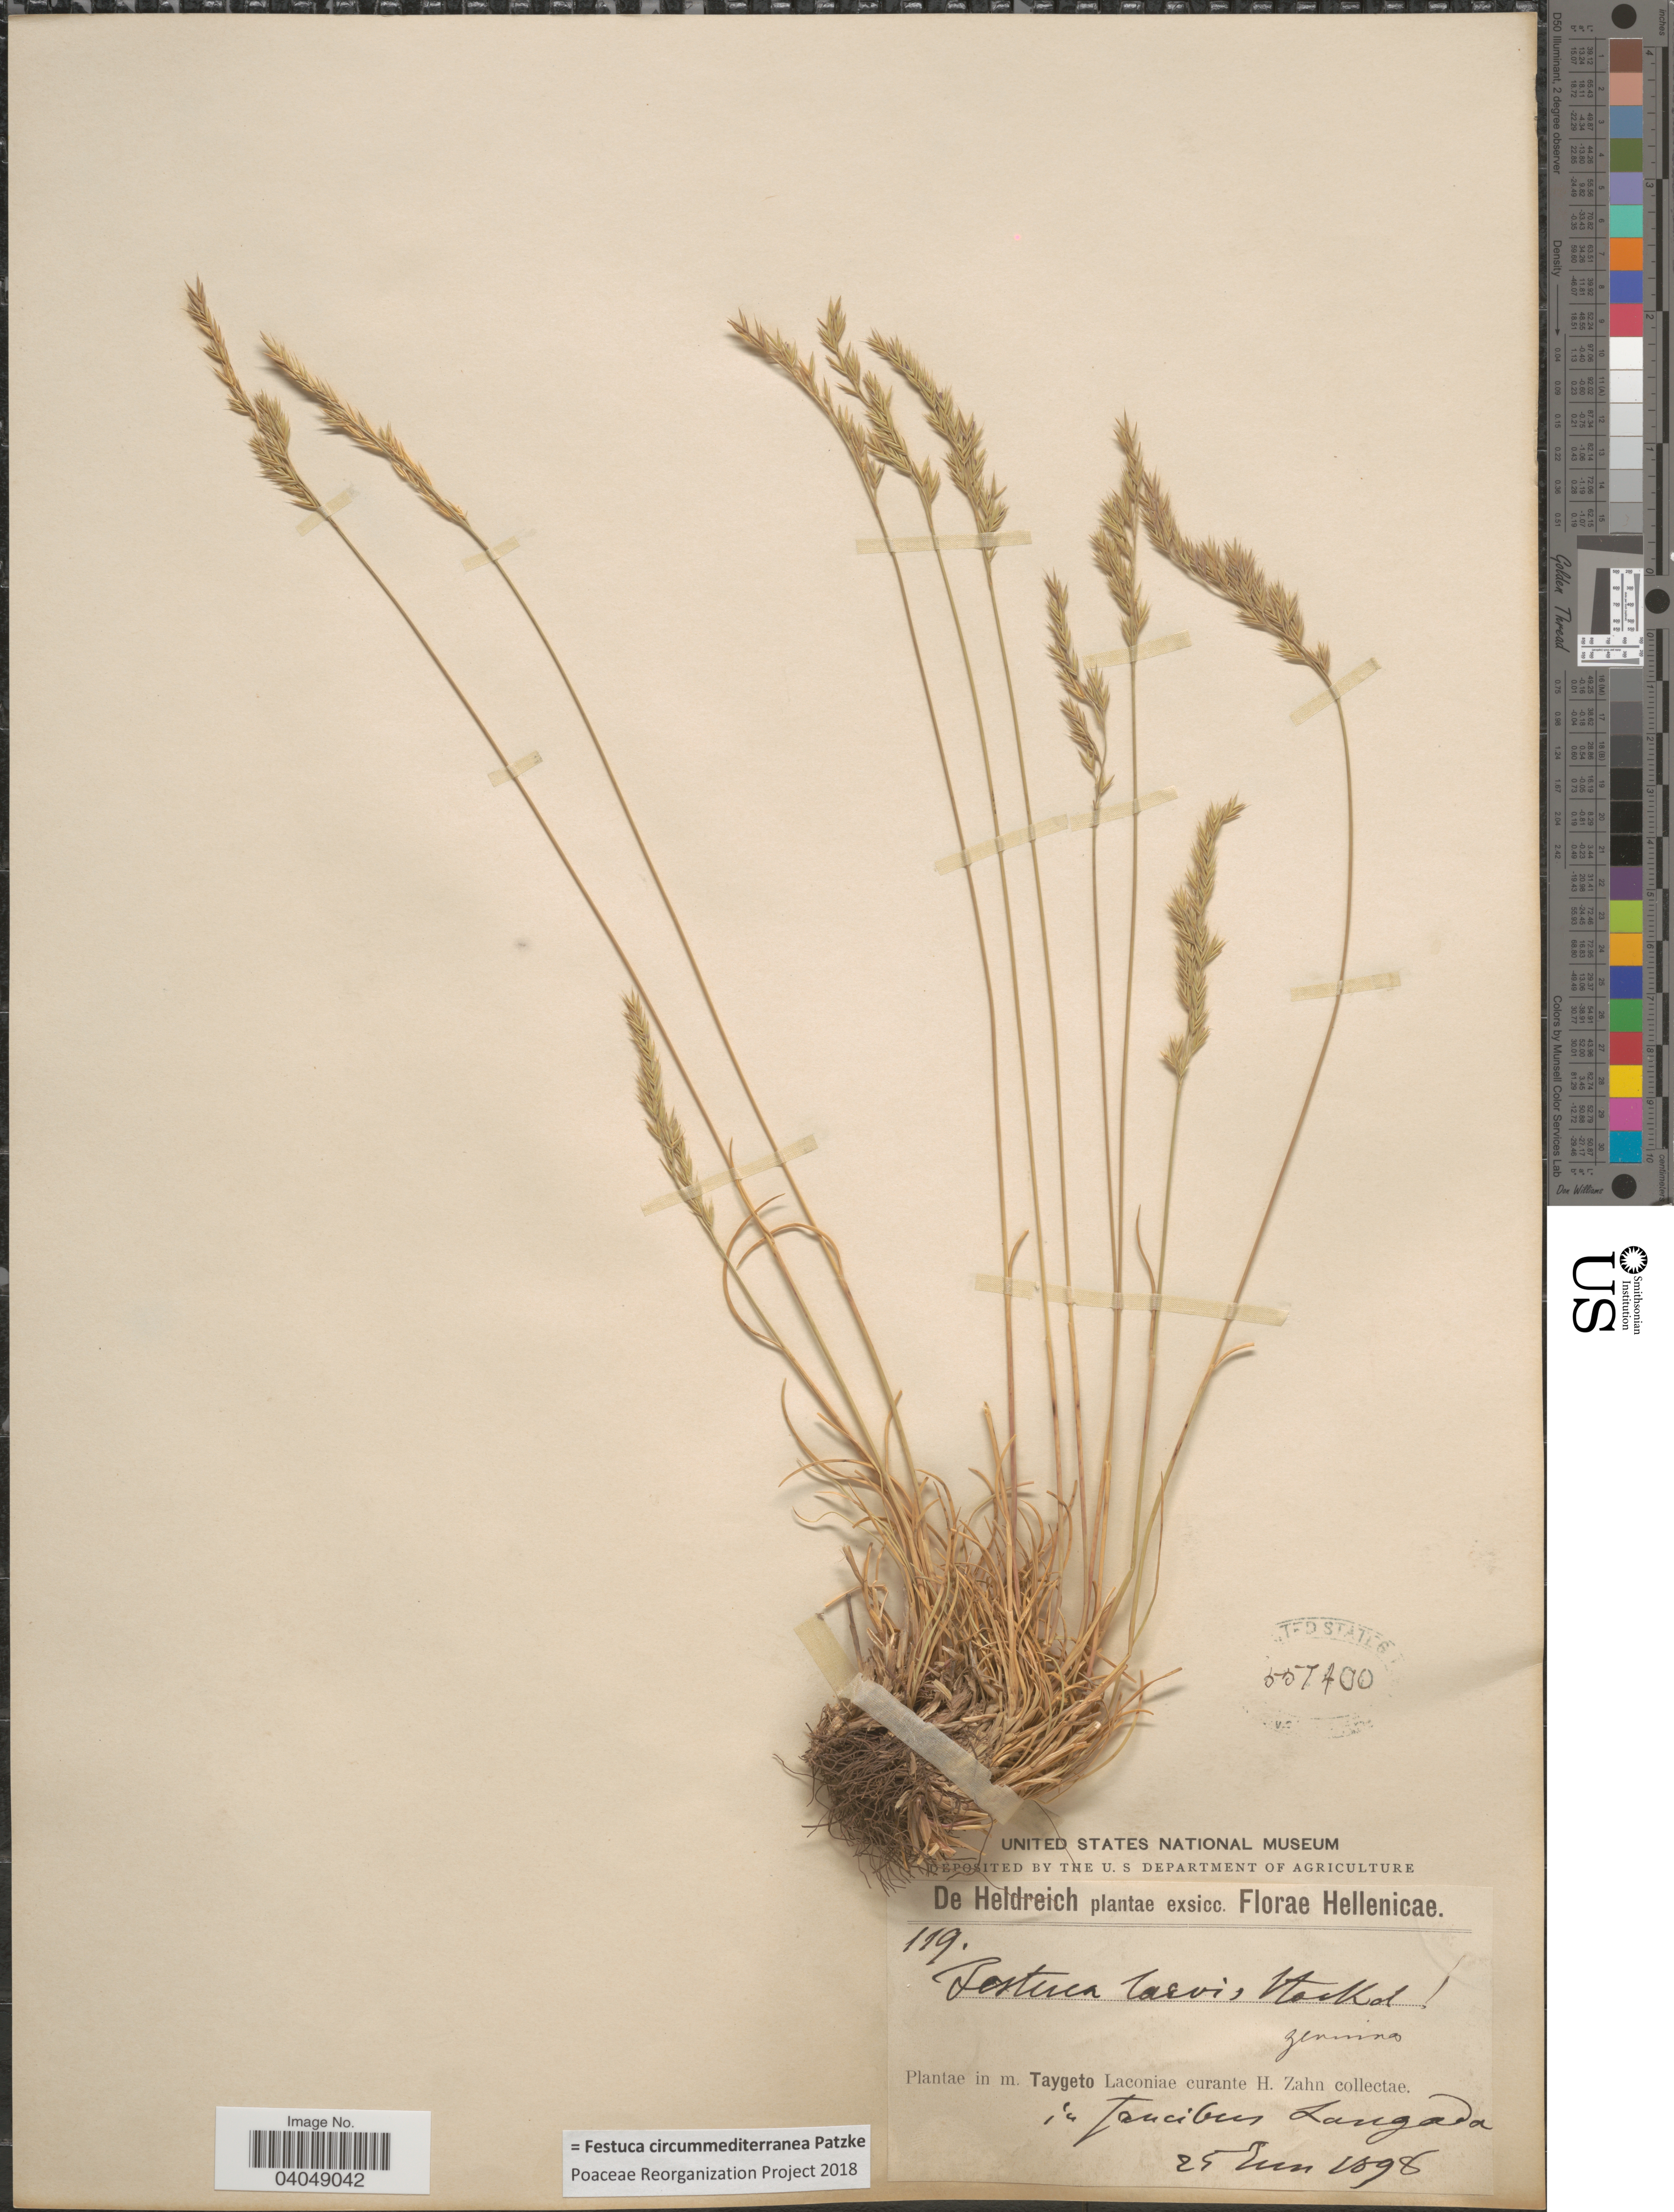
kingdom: Plantae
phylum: Tracheophyta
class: Liliopsida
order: Poales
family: Poaceae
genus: Festuca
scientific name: Festuca circummediterranea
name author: Patzke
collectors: -. De Heldreich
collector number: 119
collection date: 1898-06-25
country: Greece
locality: Hellenicae. In m. Taygeto. In faucibus Langada.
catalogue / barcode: US 557400